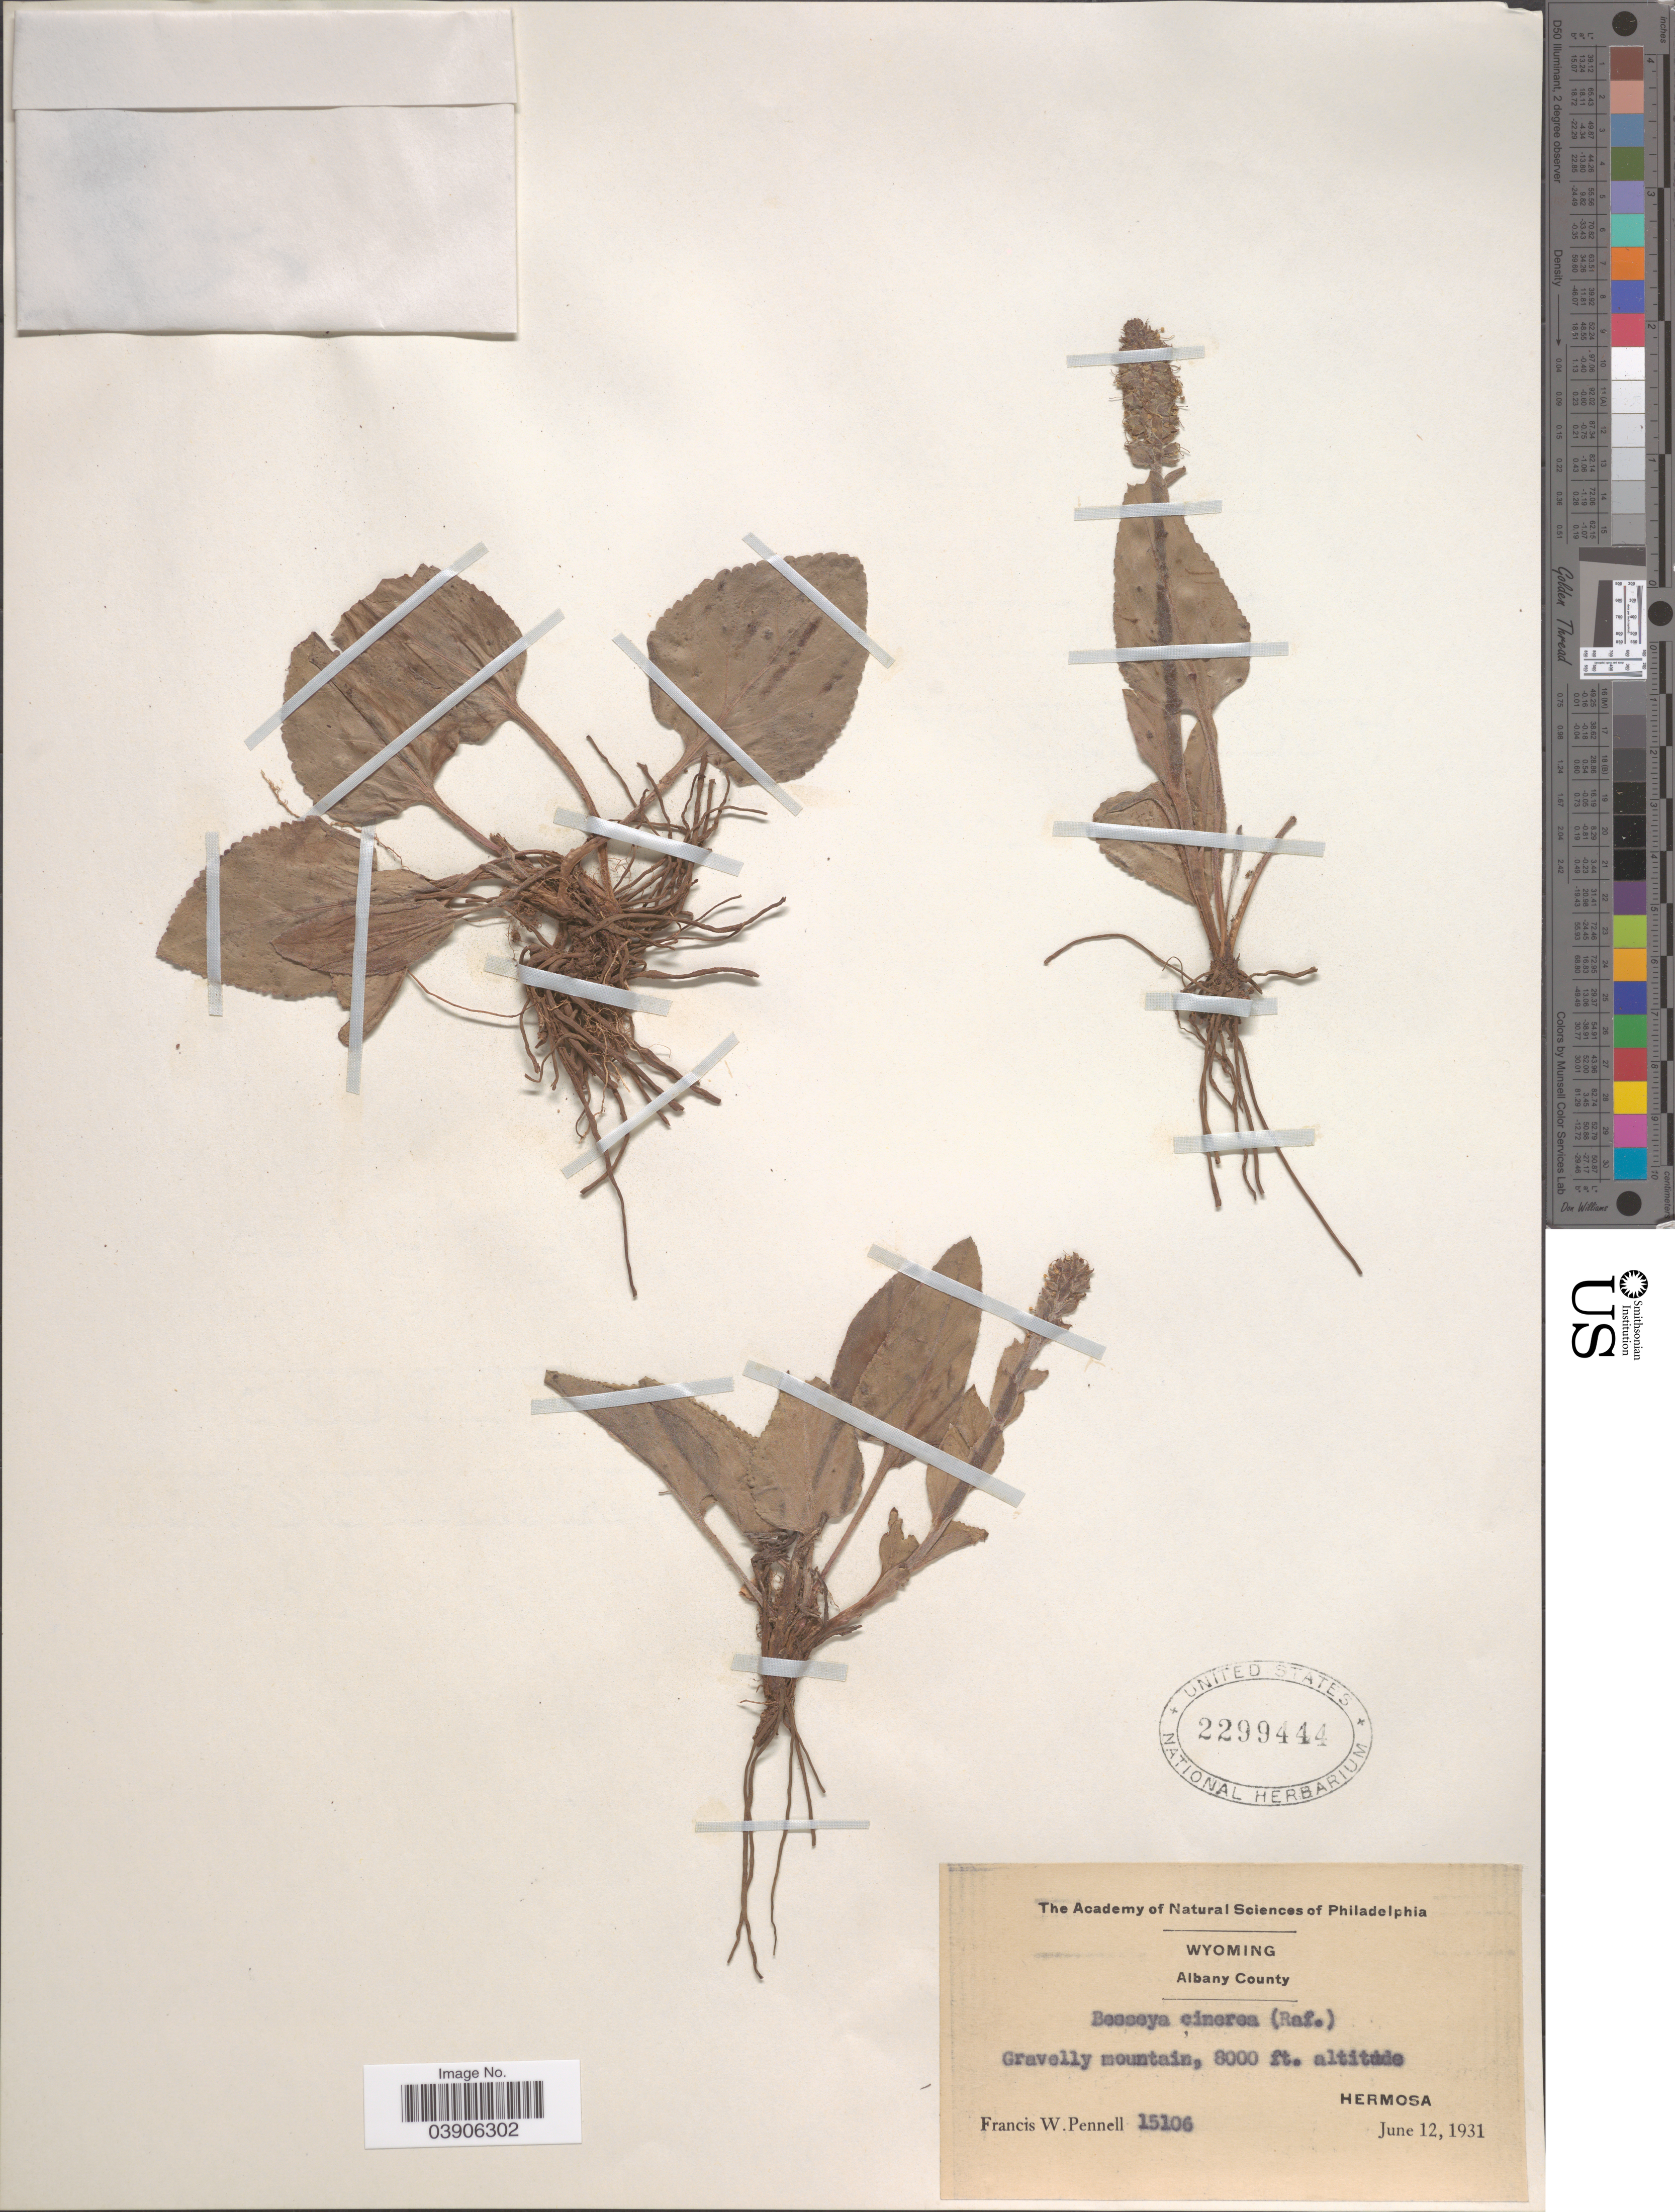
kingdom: Plantae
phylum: Tracheophyta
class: Magnoliopsida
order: Lamiales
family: Plantaginaceae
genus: Veronica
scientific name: Veronica wyomingensis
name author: (A. Nelson) M.M.Mart. Ort. & Albach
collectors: F. W. Pennell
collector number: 15106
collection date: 1931-06-12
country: United States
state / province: Wyoming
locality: Albany County. Hermosa.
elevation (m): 2438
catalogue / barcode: US 2299444